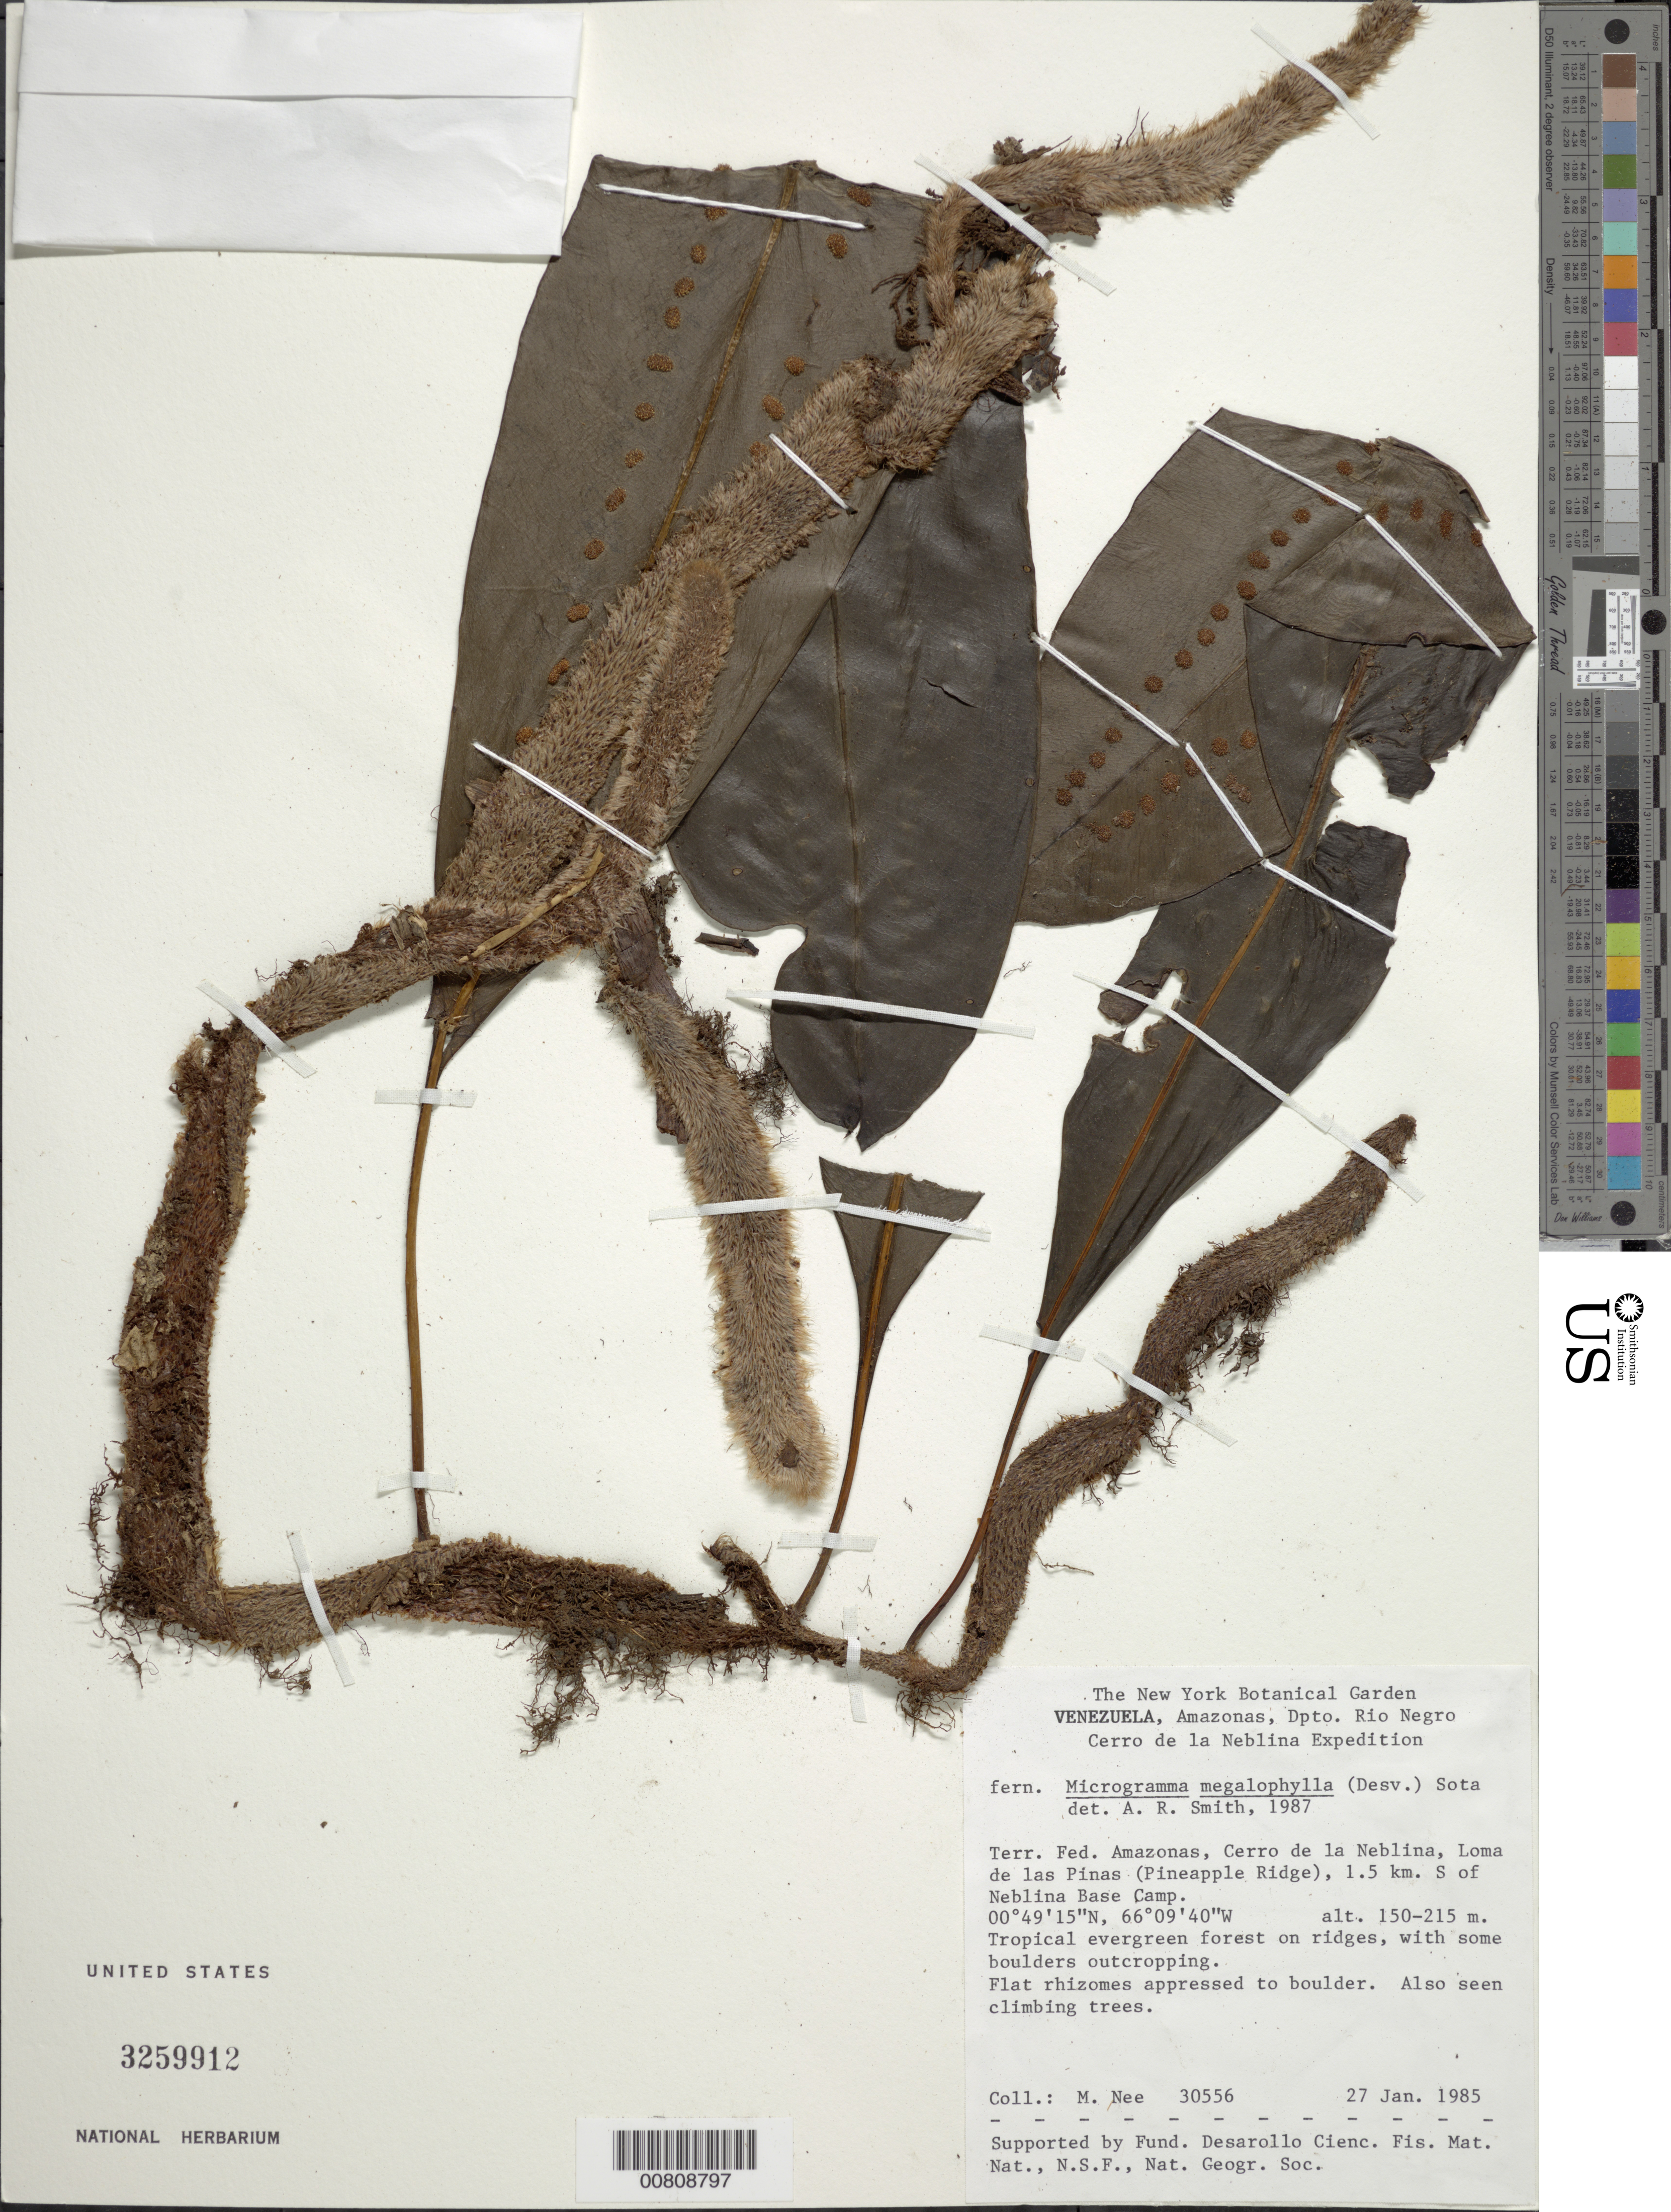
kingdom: Plantae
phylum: Tracheophyta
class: Polypodiopsida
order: Polypodiales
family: Polypodiaceae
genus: Microgramma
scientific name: Microgramma megalophylla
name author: (Desv.) de la Sota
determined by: Smith, Alan R., (UC)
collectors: M. Nee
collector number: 30556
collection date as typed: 27-Jan-85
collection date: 1985-01-27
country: Venezuela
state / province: Amazonas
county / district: Río Negro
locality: Cerro de la Neblina, Loma de las Pinas (Pineapple Ridge), 1.5 km S of Neblina Base Camp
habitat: Tropical evergreen forest on ridges, with some boulders outcropping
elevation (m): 150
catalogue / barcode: US 3259912